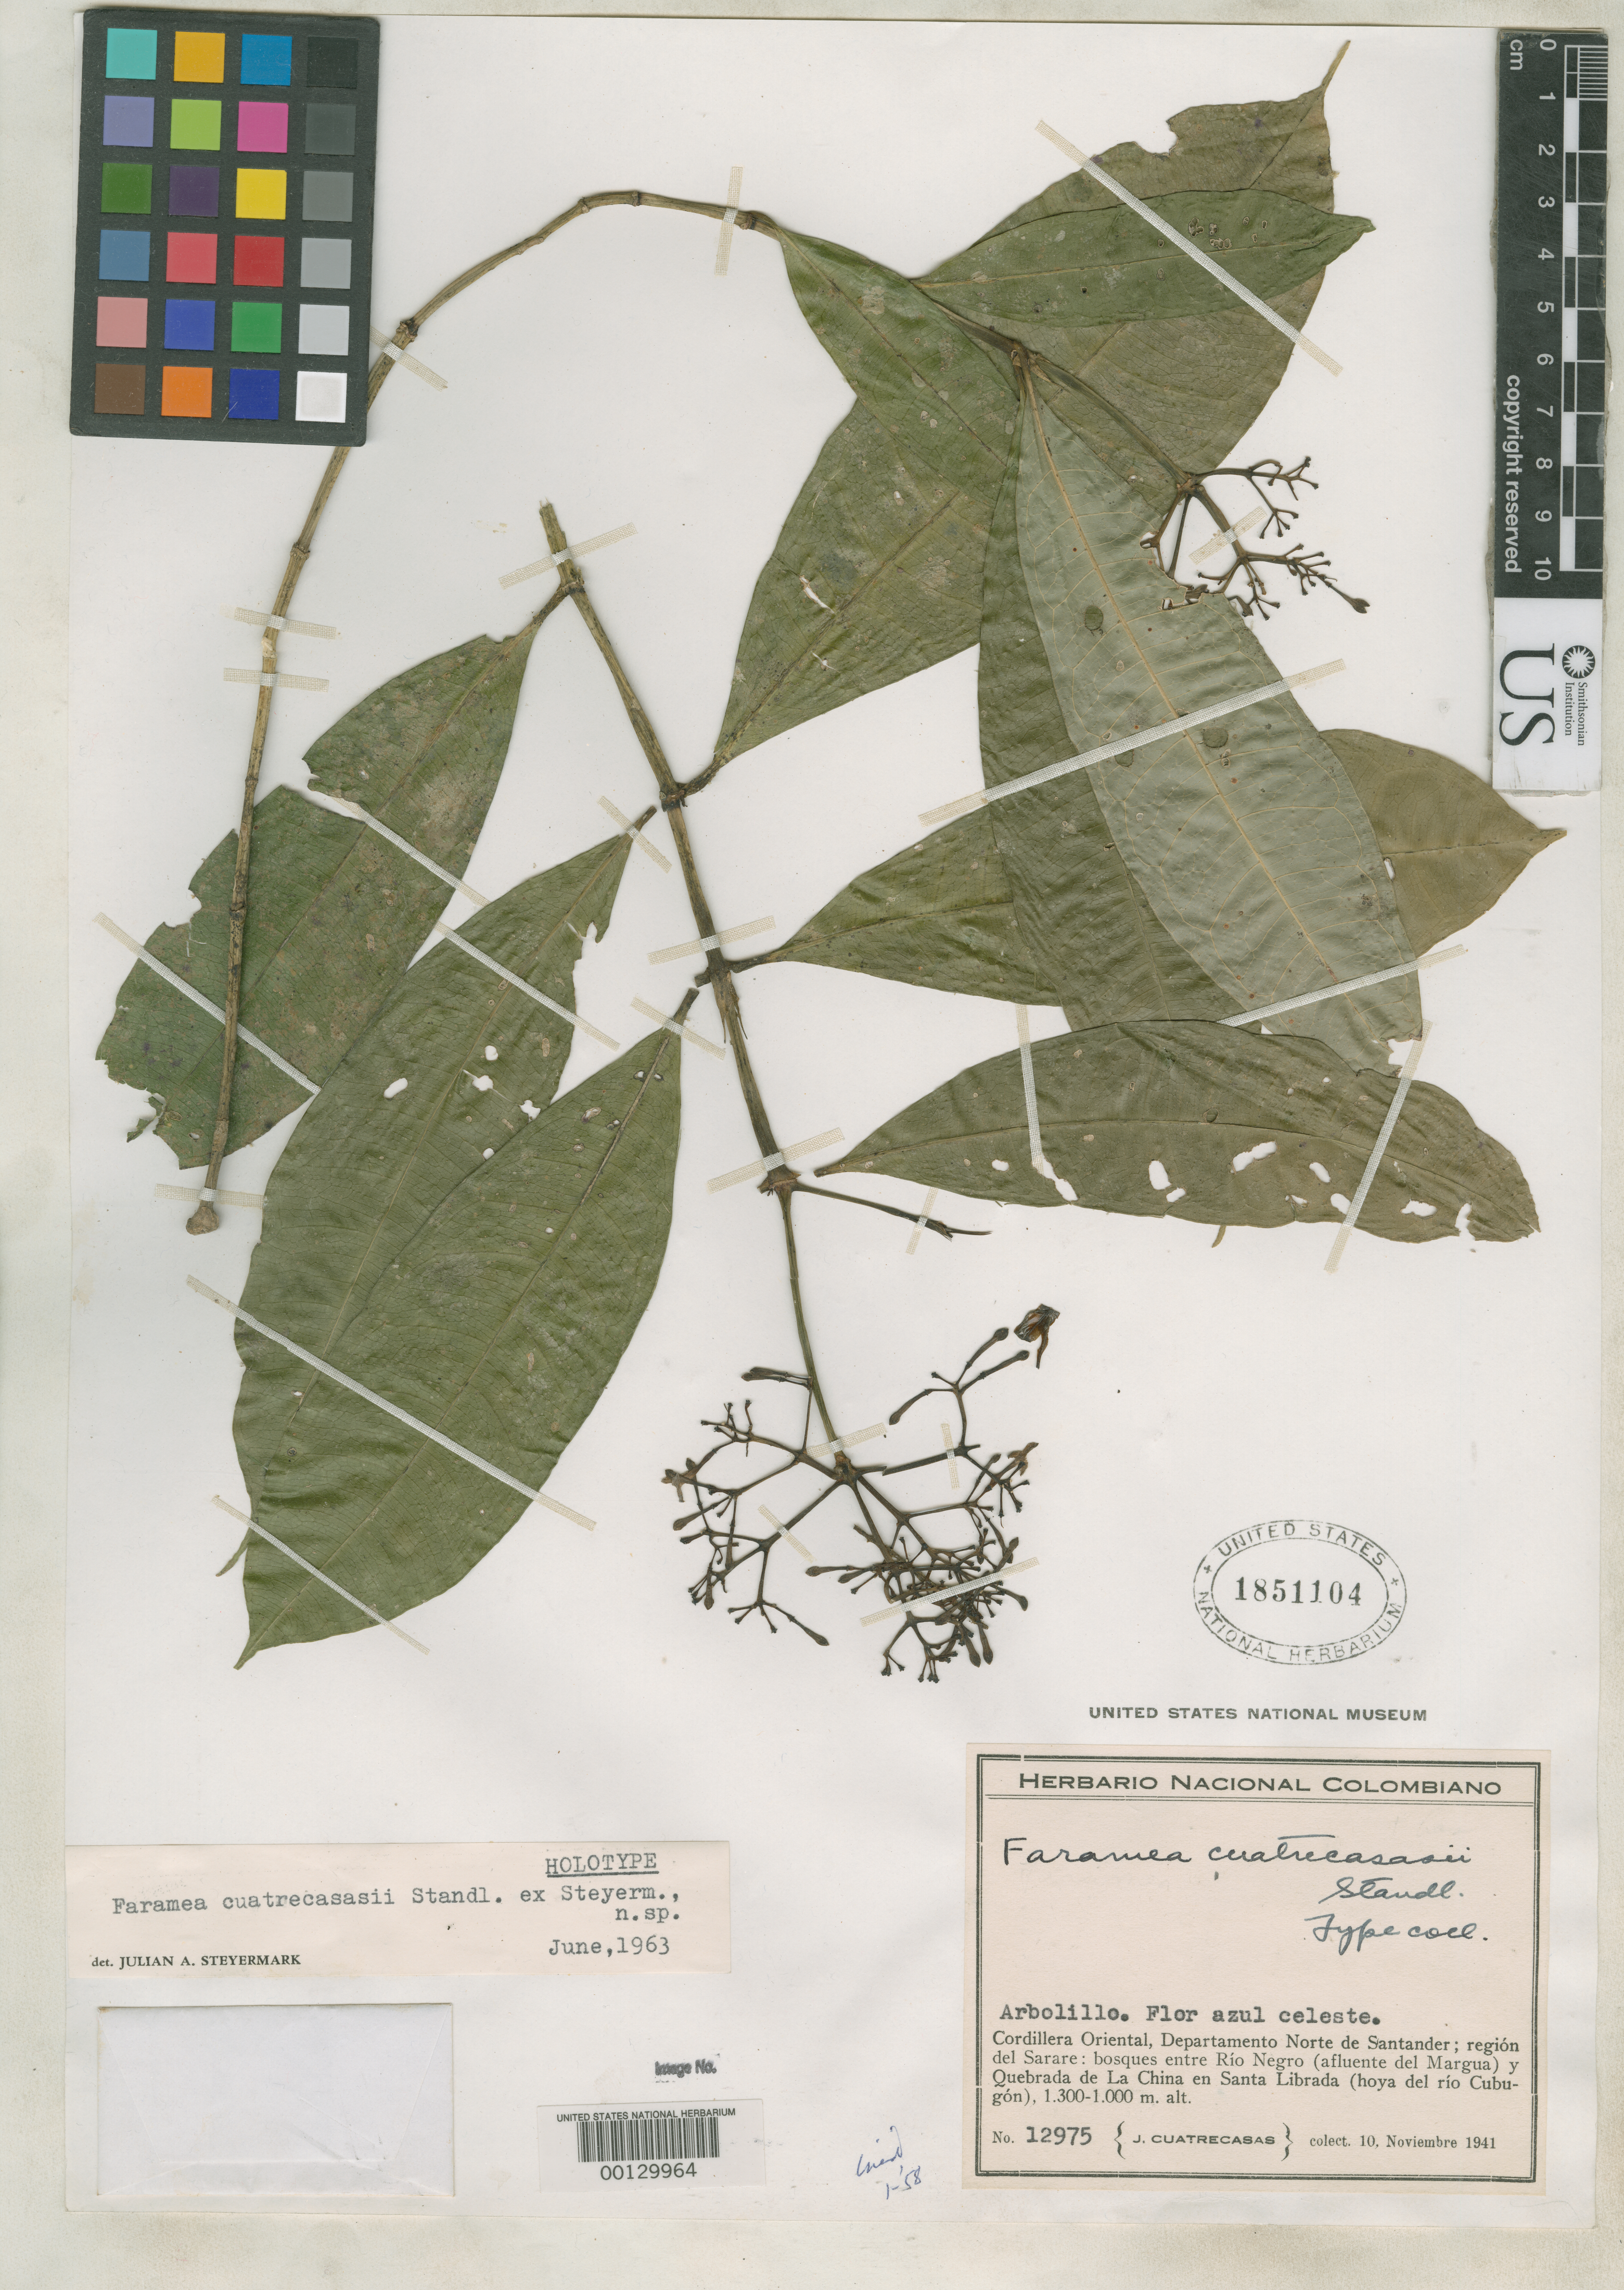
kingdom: Plantae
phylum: Tracheophyta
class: Magnoliopsida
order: Gentianales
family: Rubiaceae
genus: Faramea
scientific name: Faramea cuatrecasasii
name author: Standl. ex Steyerm.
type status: Holotype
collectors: J. Cuatrecasas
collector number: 12975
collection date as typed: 10 Nov 1941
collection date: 1941-11-10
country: Colombia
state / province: Norte de Santander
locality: Sarare.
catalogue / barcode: US 1851104